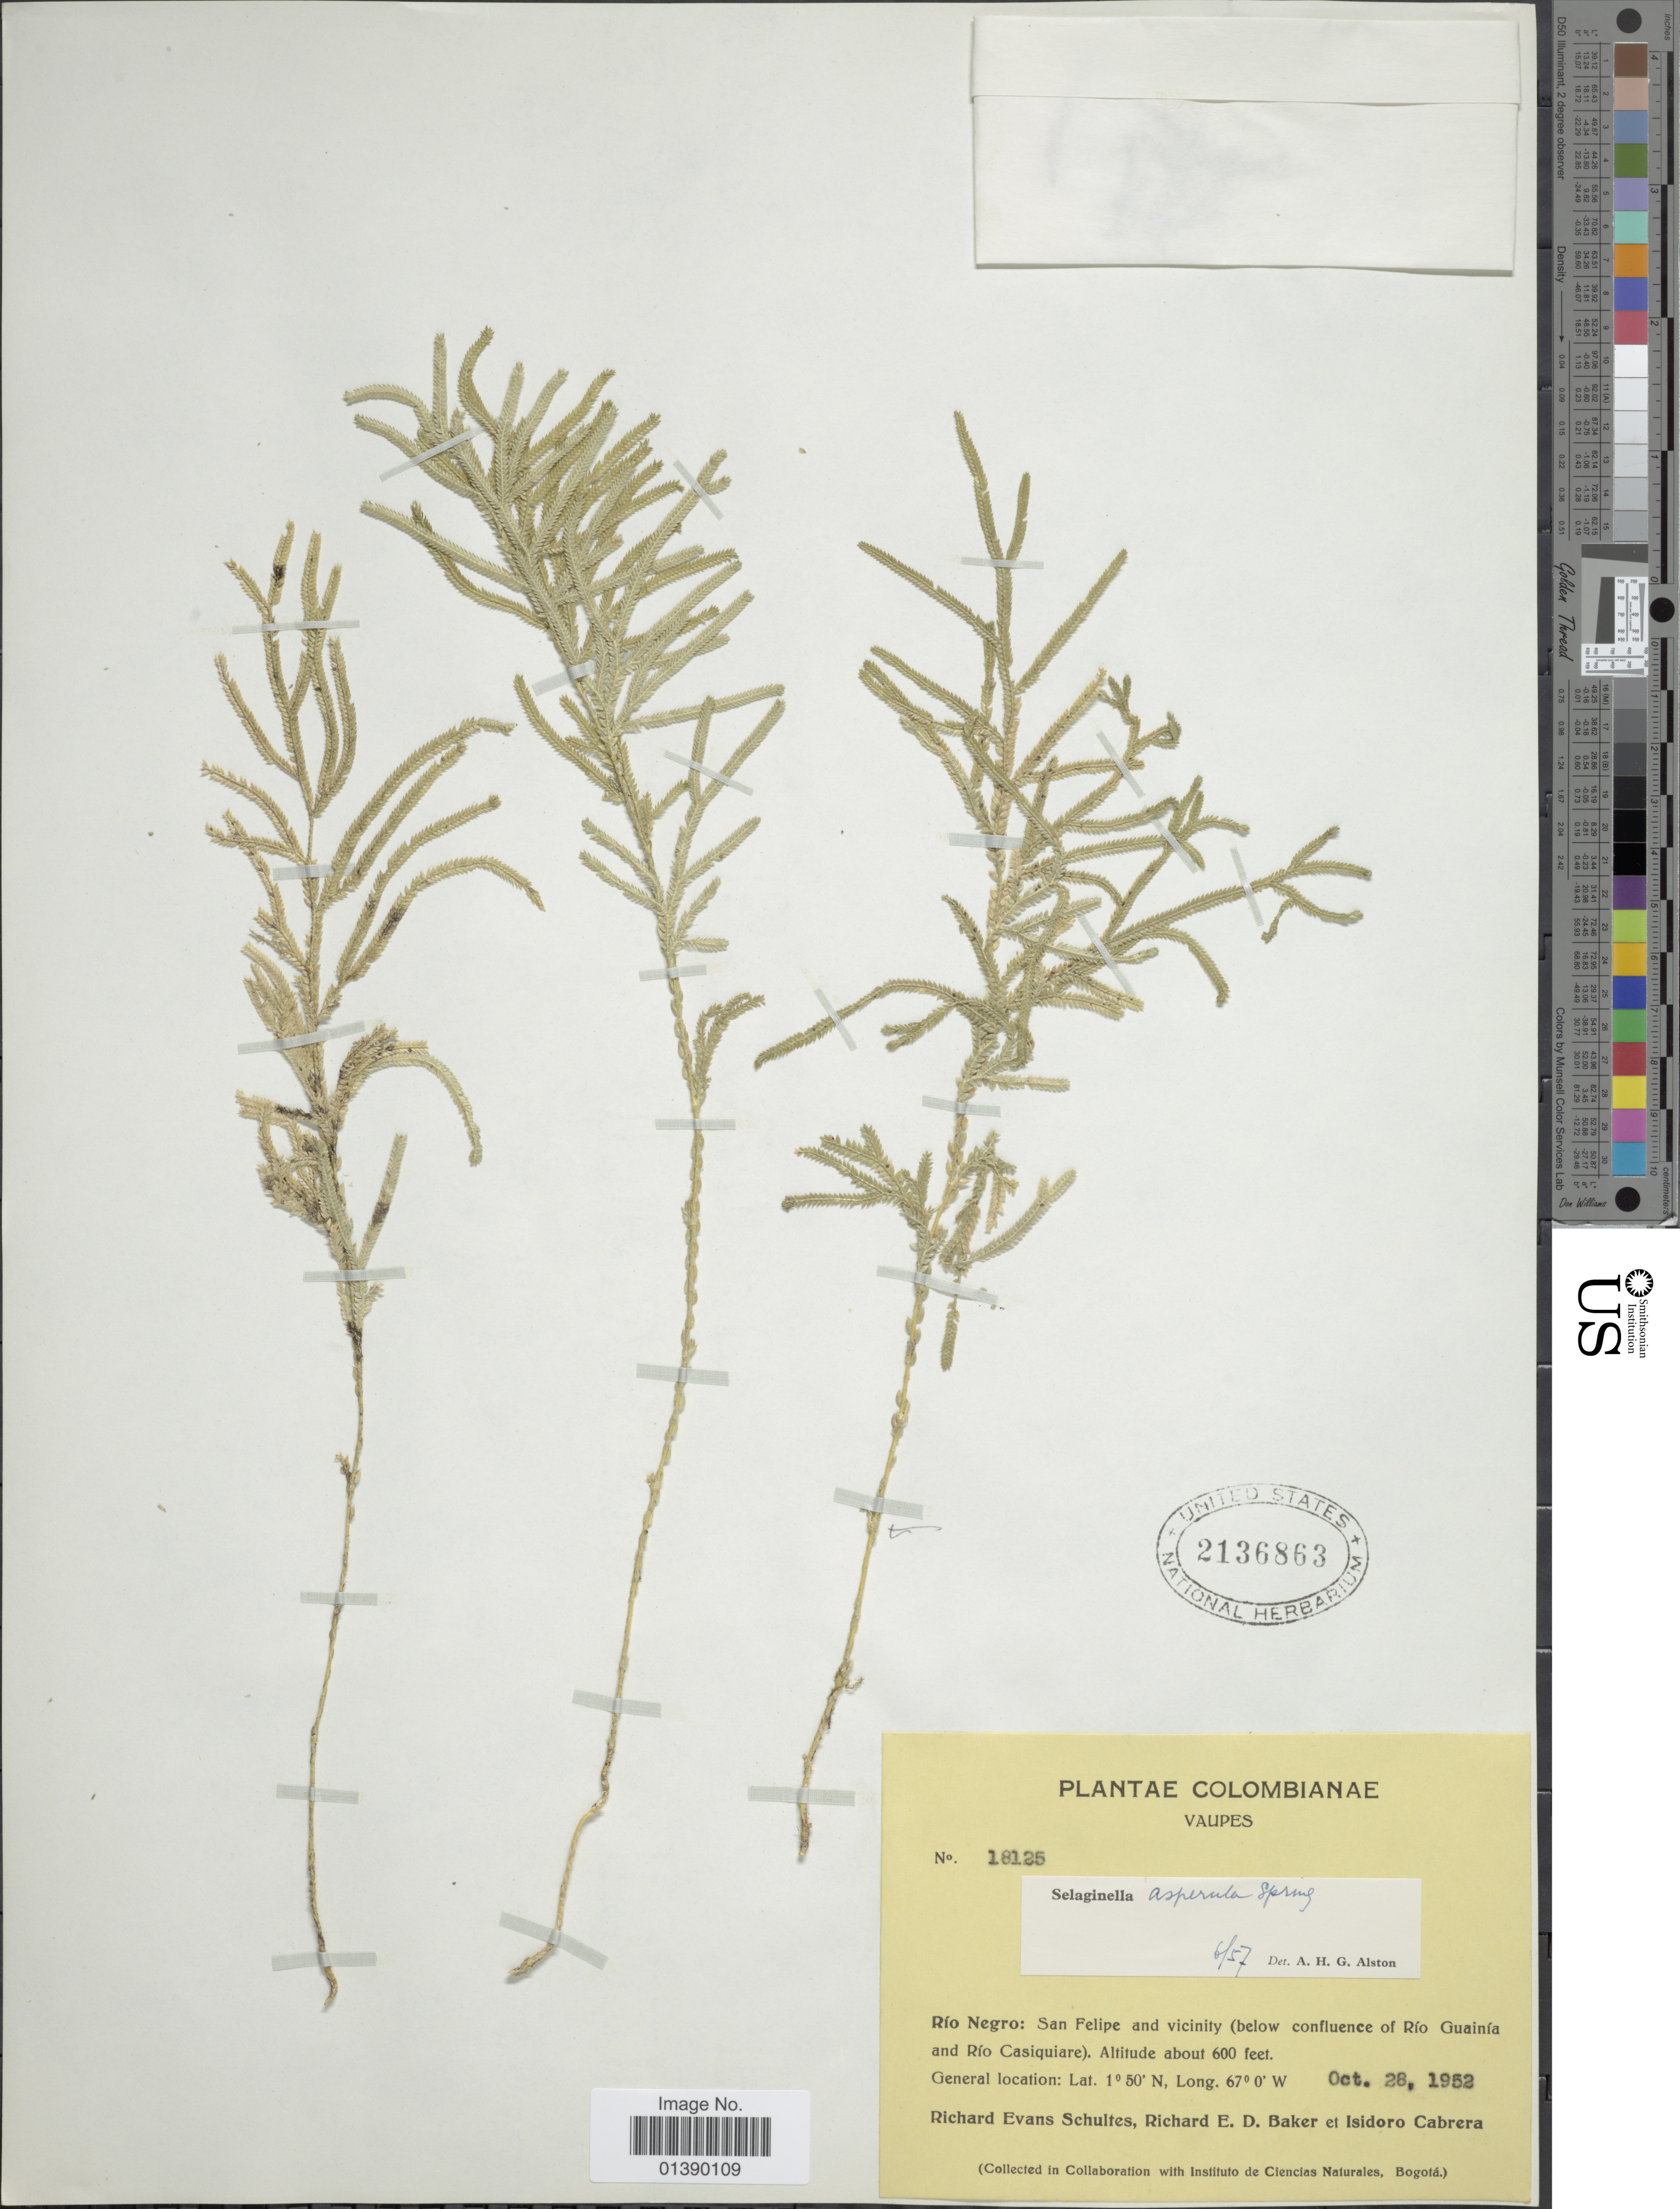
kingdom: Plantae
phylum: Tracheophyta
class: Lycopodiopsida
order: Selaginellales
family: Selaginellaceae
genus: Selaginella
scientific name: Selaginella asperula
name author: Spring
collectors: R. E. Schultes, R. E. D. Baker & I. Cabrera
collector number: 18125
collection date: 1952-10-28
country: Colombia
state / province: Vaupés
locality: Rio Negro: San Felipe and vicinity (below onfluence of Río Guainía and Río Casiquaire)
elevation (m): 183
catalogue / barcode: US 2136863